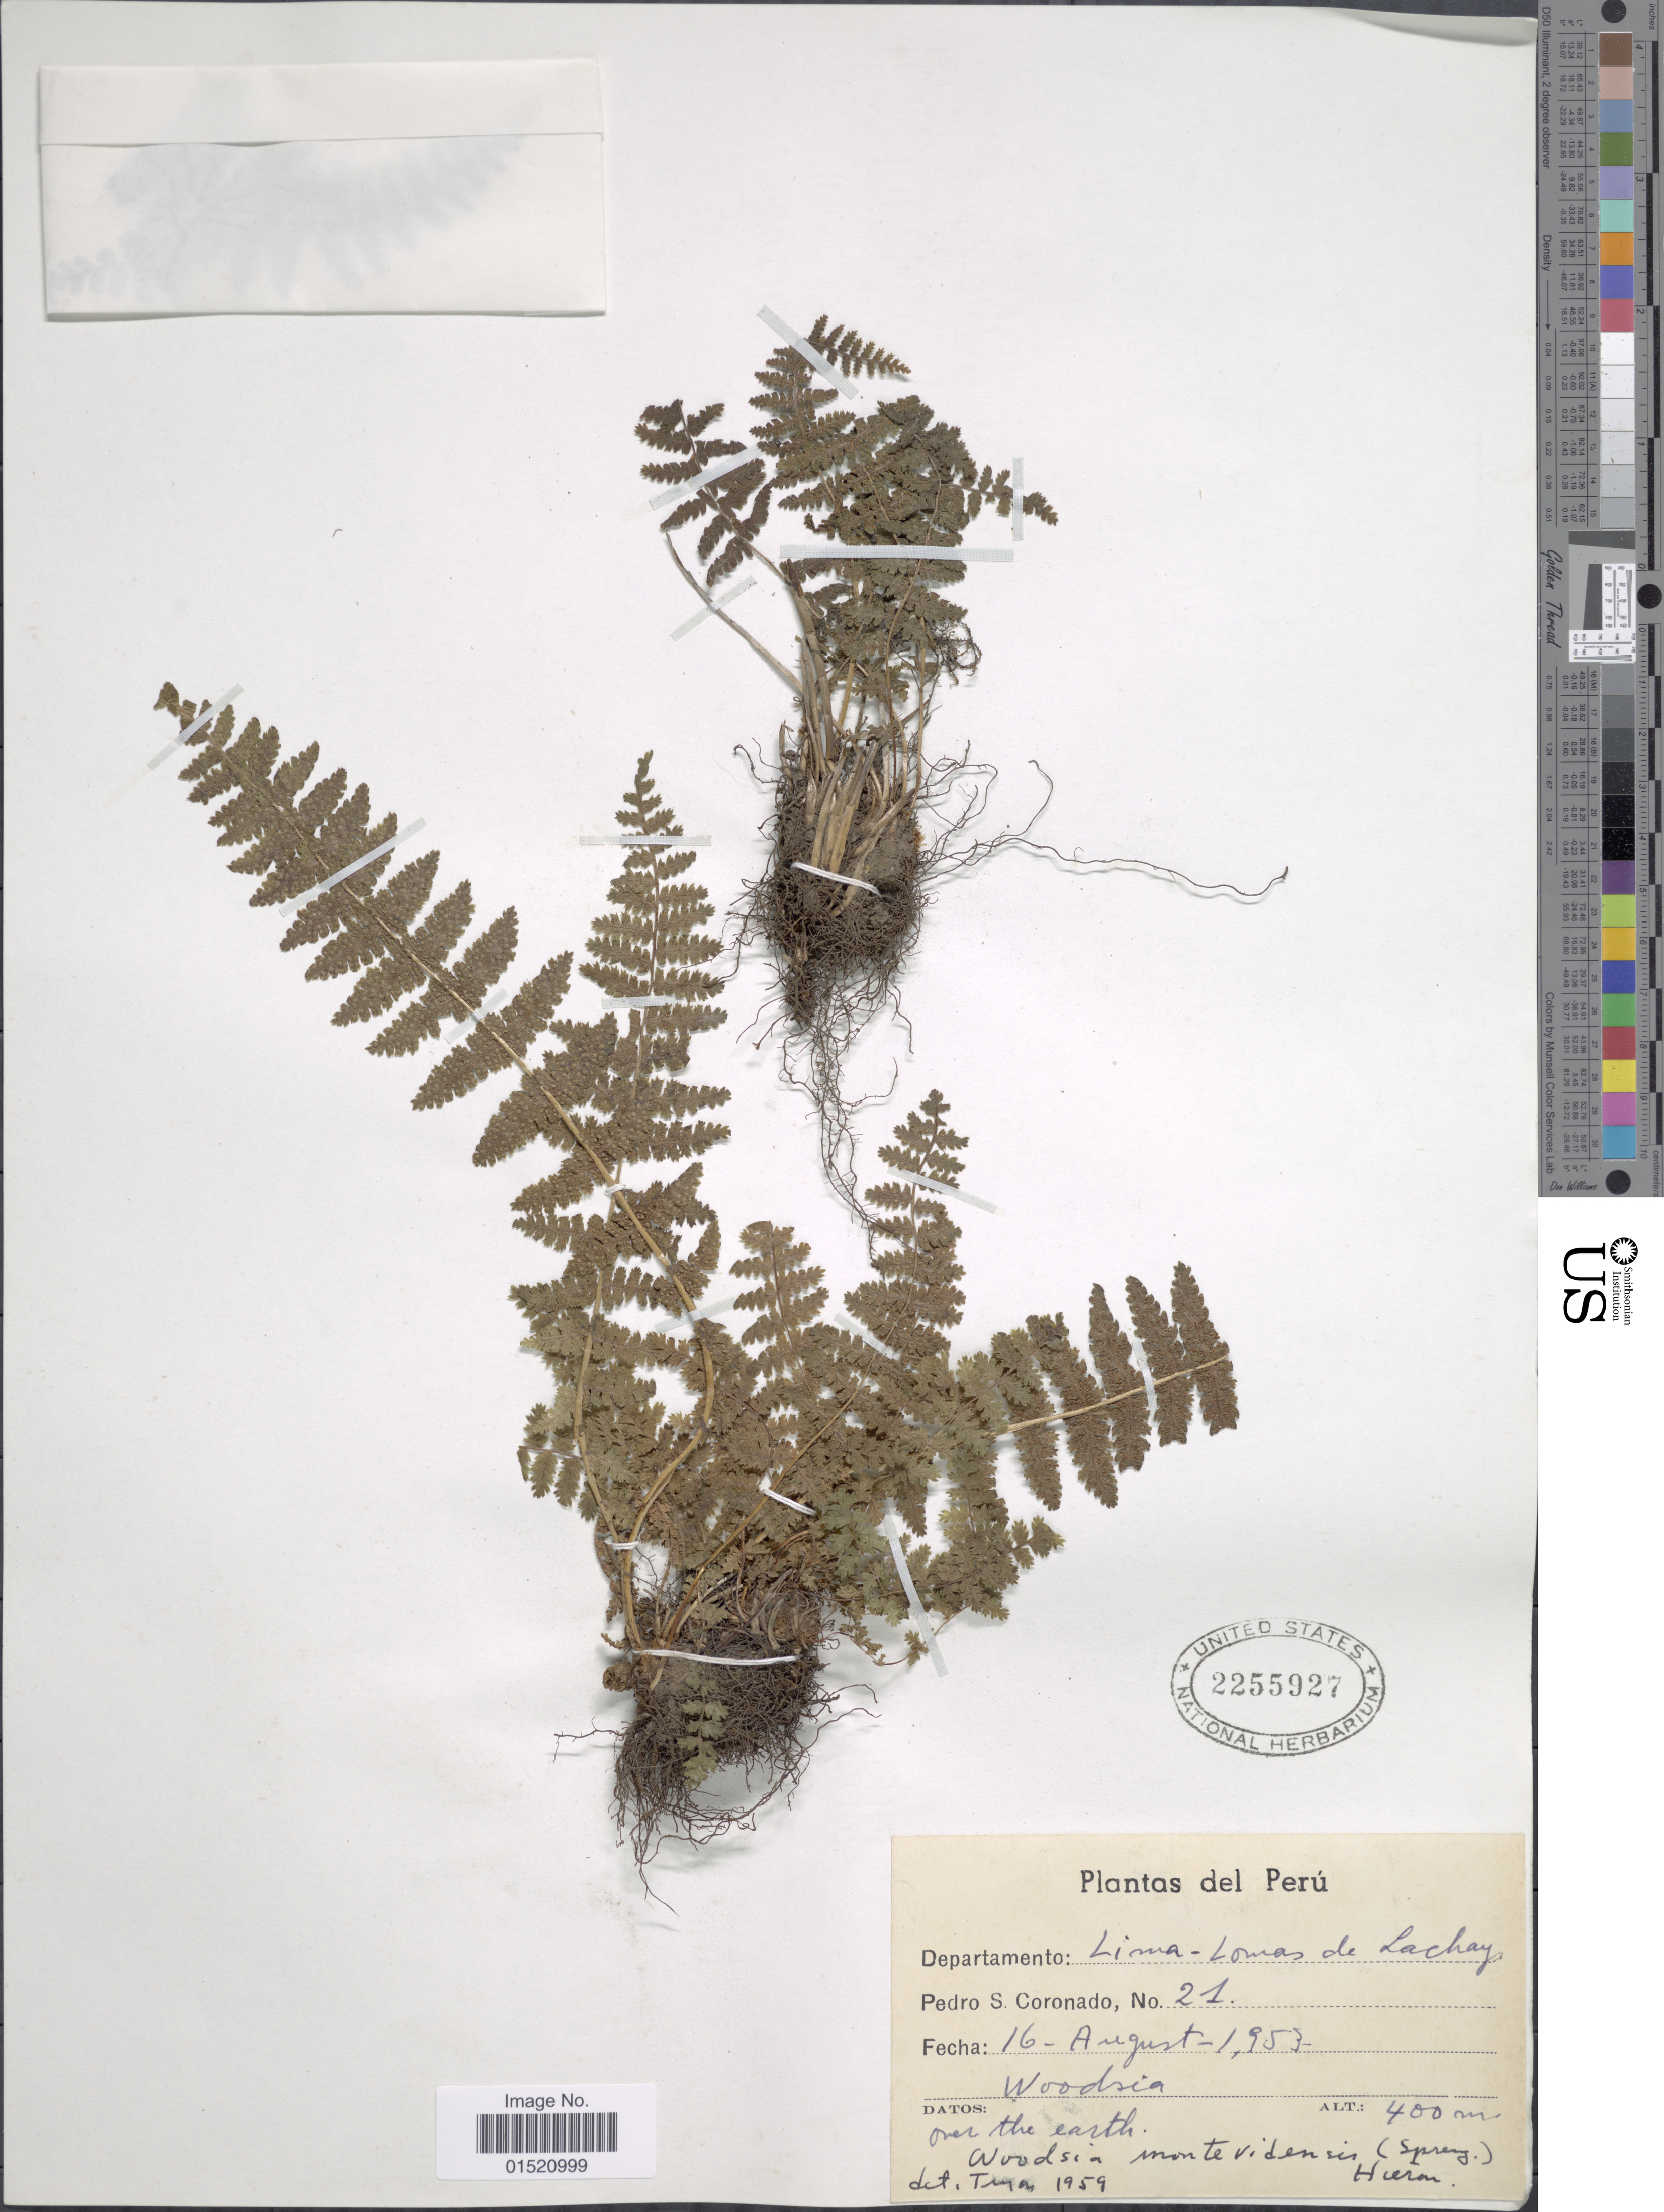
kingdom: Plantae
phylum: Tracheophyta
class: Polypodiopsida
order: Polypodiales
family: Woodsiaceae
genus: Woodsia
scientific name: Woodsia montevidensis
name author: (Spreng.) Hieron.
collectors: P. Coronado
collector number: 21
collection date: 1953-08-16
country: Peru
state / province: Lima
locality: Departamento: Lima - Lomas de Lachay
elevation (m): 400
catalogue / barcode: US 2255927